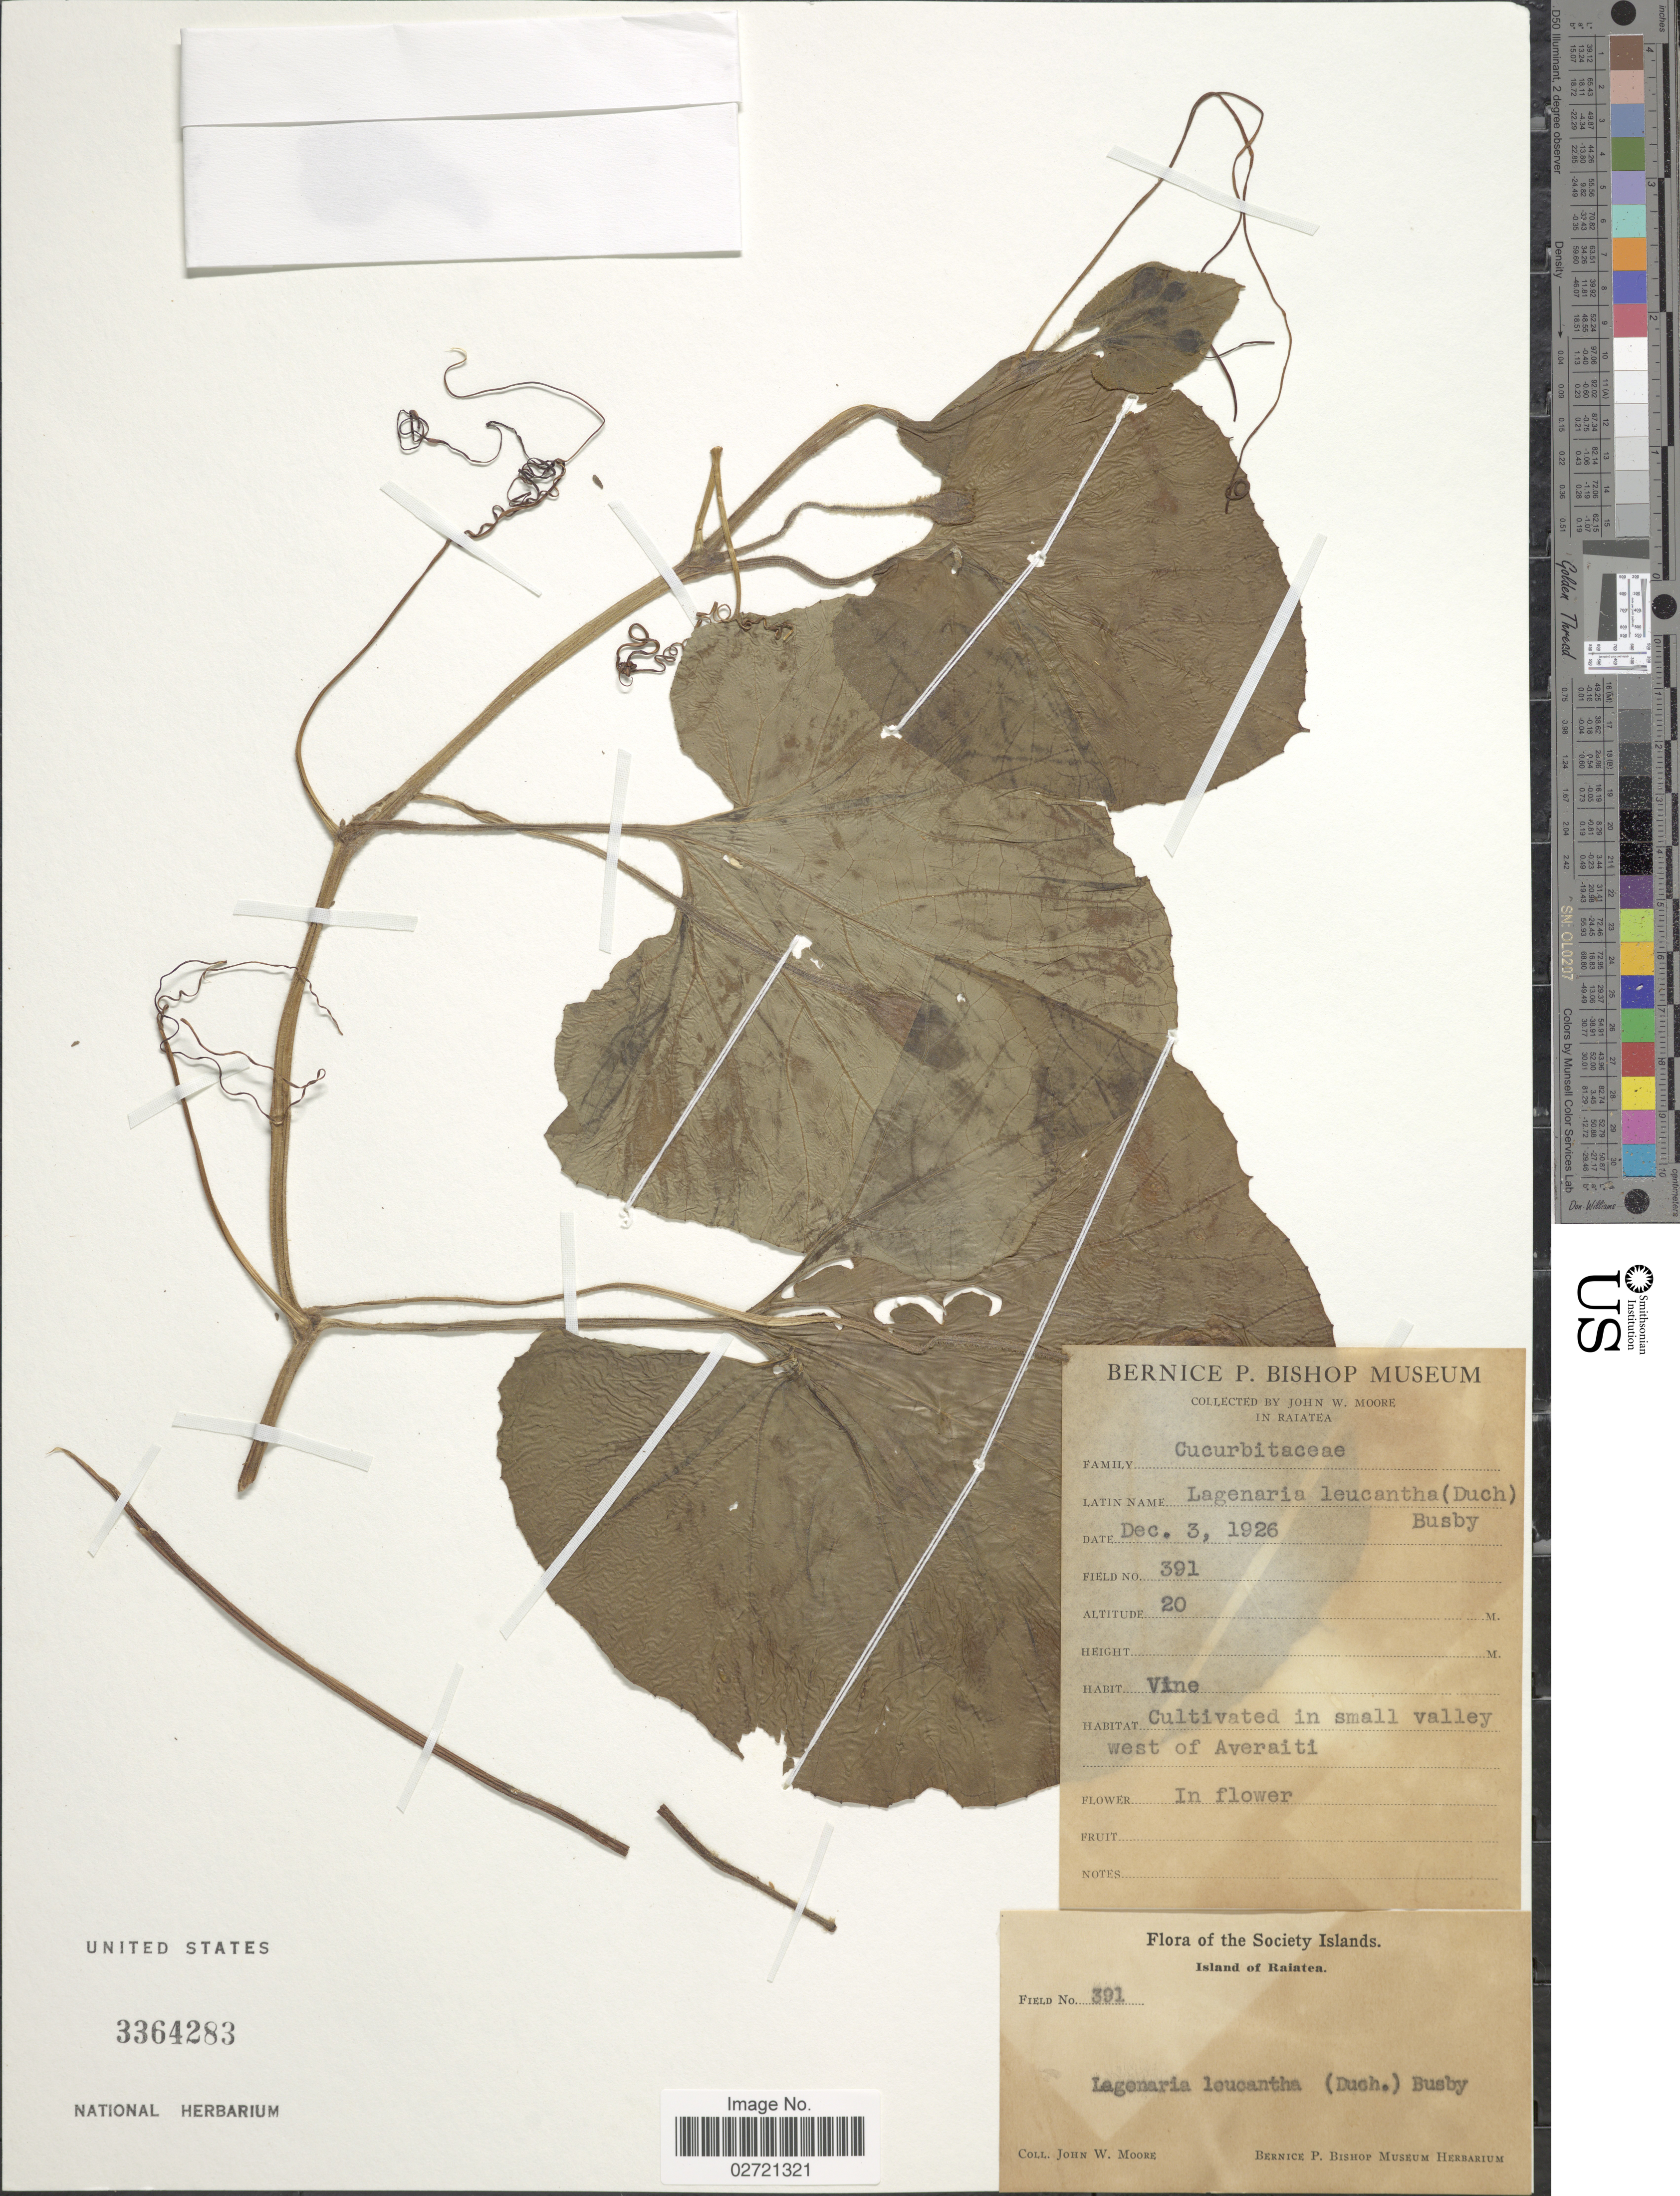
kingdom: Plantae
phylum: Tracheophyta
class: Magnoliopsida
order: Cucurbitales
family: Cucurbitaceae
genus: Lagenaria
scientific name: Lagenaria siceraria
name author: (Molina) Standl.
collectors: J. Moore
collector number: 391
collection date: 1926-12-03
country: French Polynesia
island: Raiatea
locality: The Society Islands, Island of Raiatea, in small valley west of Averaiti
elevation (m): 20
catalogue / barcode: US 3364283